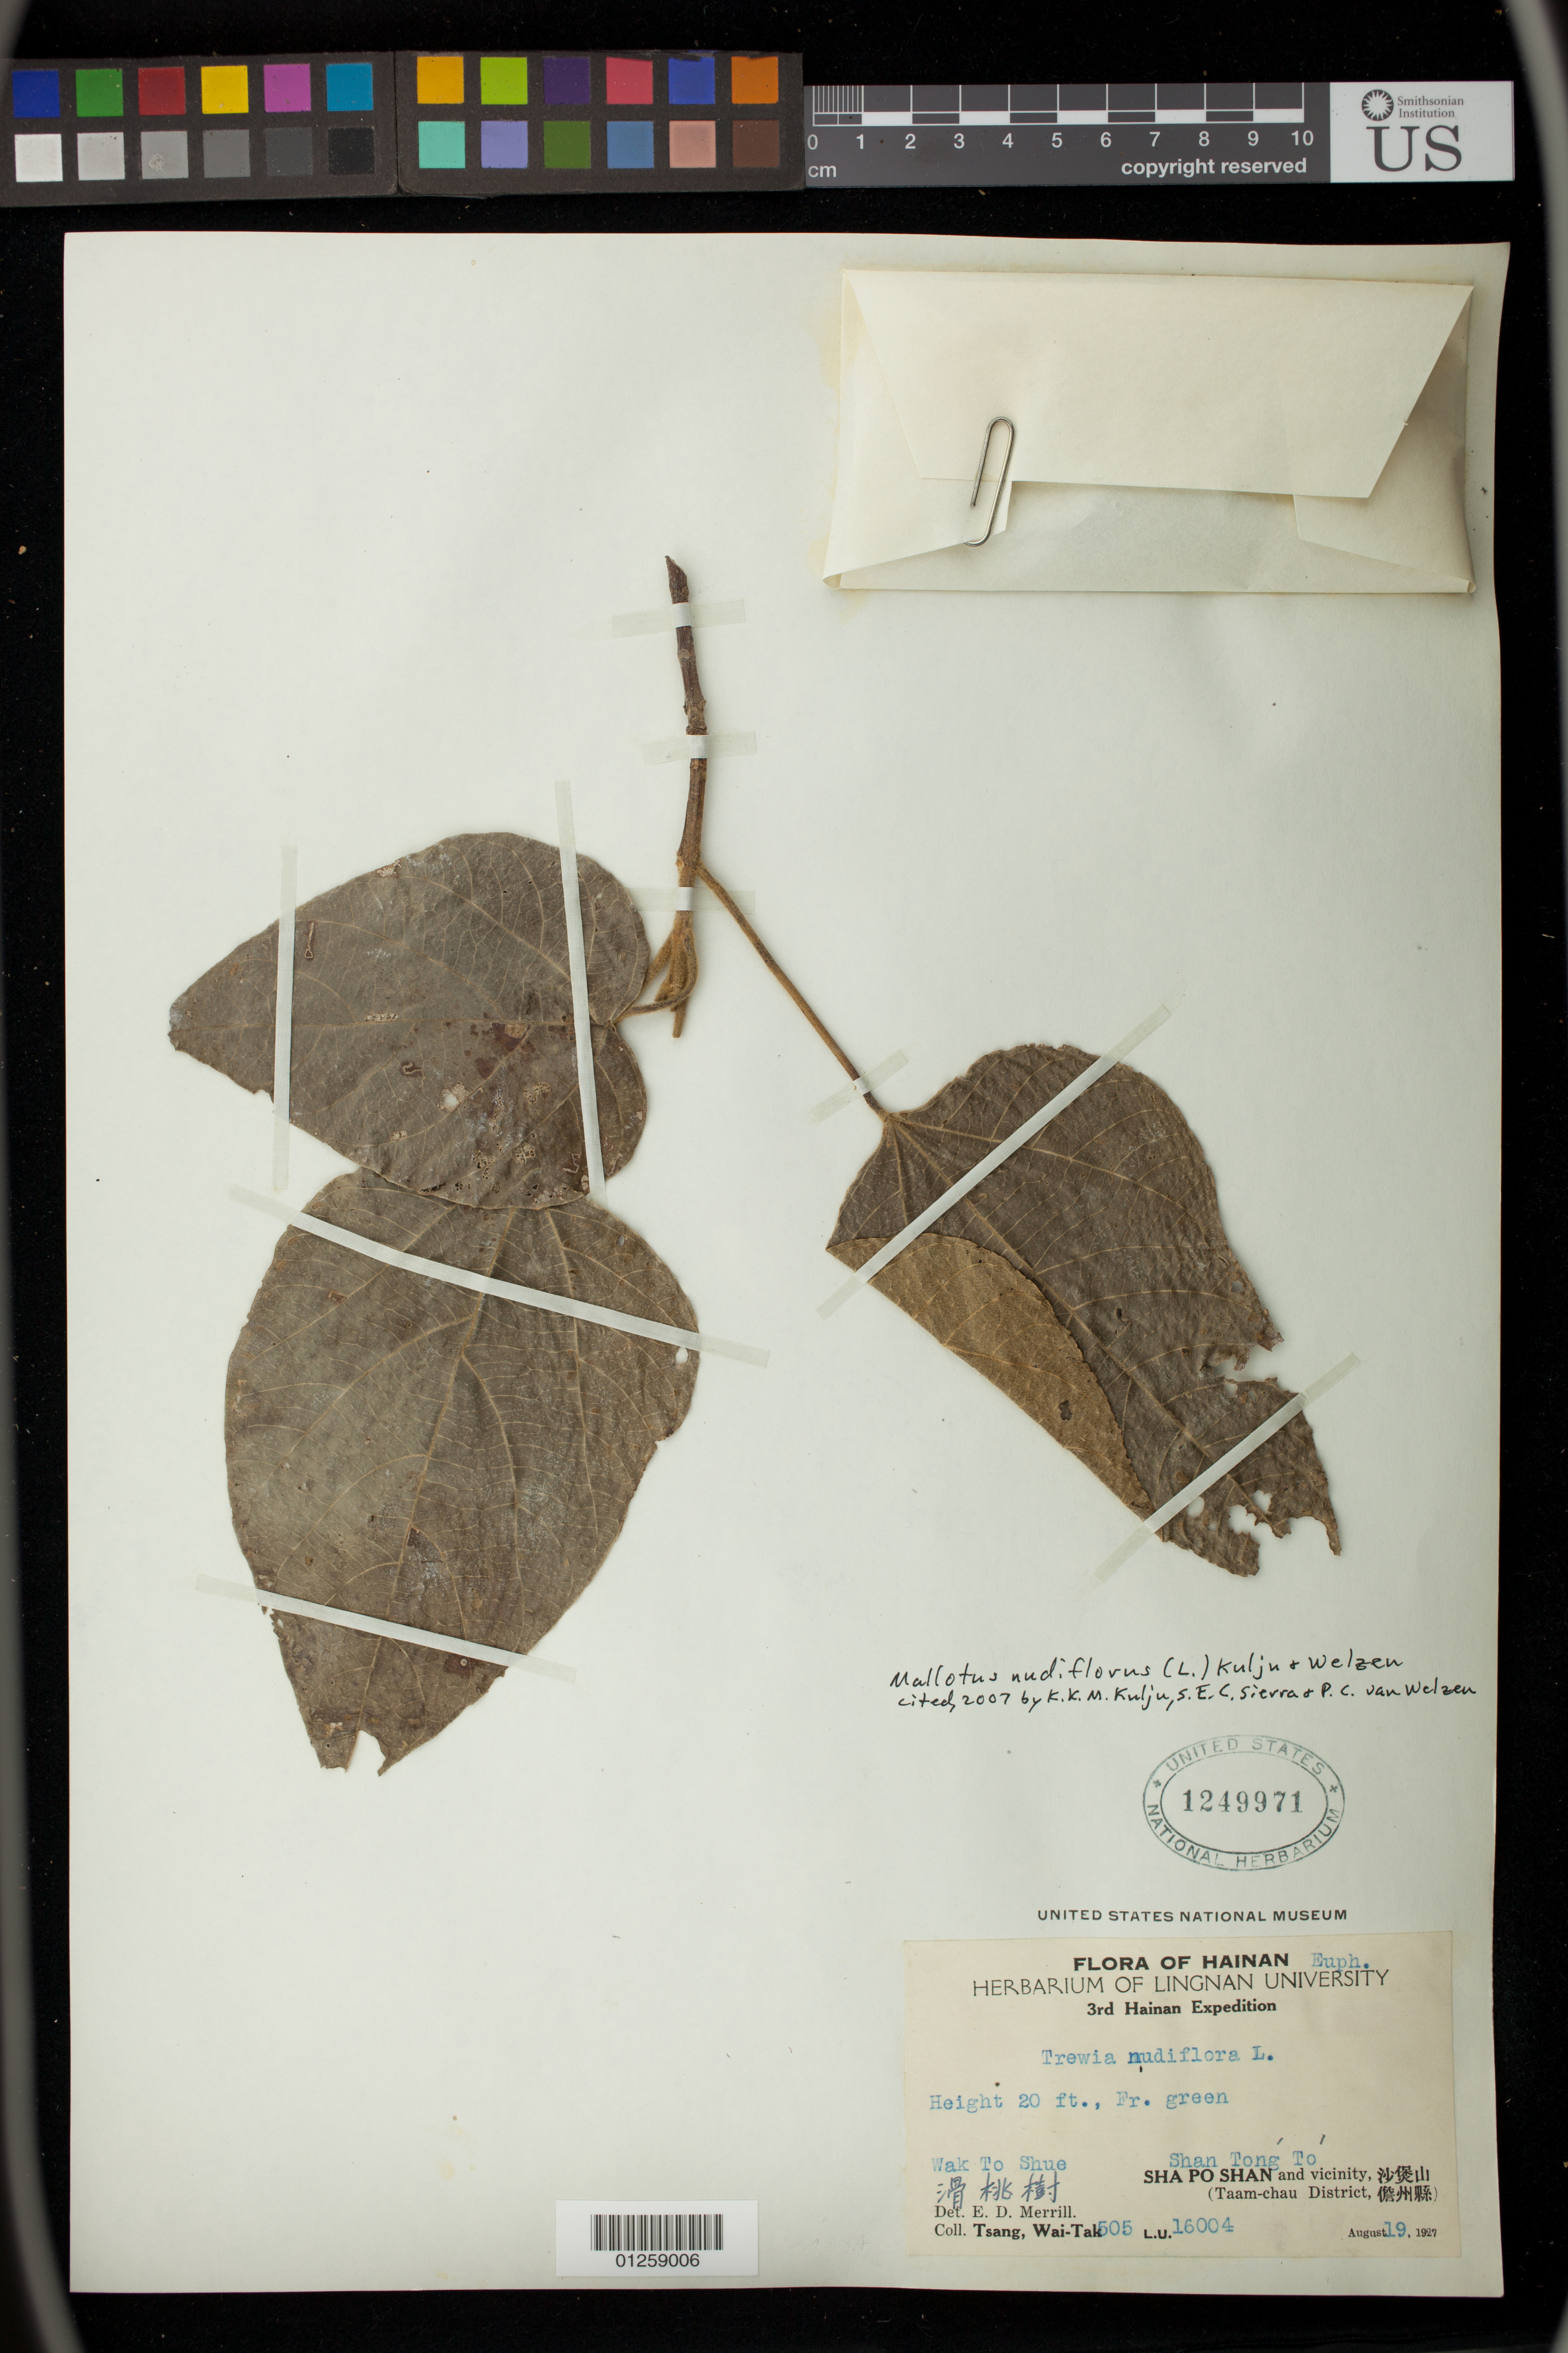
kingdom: Plantae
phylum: Tracheophyta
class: Magnoliopsida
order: Malpighiales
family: Euphorbiaceae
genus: Mallotus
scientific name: Mallotus nudiflorus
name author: (L.) Kulju & Welzen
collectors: W. T. Tsang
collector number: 505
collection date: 1927-08-19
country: China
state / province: Hainan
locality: Wak To Shue, Shan Tong To, Sha Po Shan and vicinity, Taam-chau District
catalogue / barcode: US 1249971